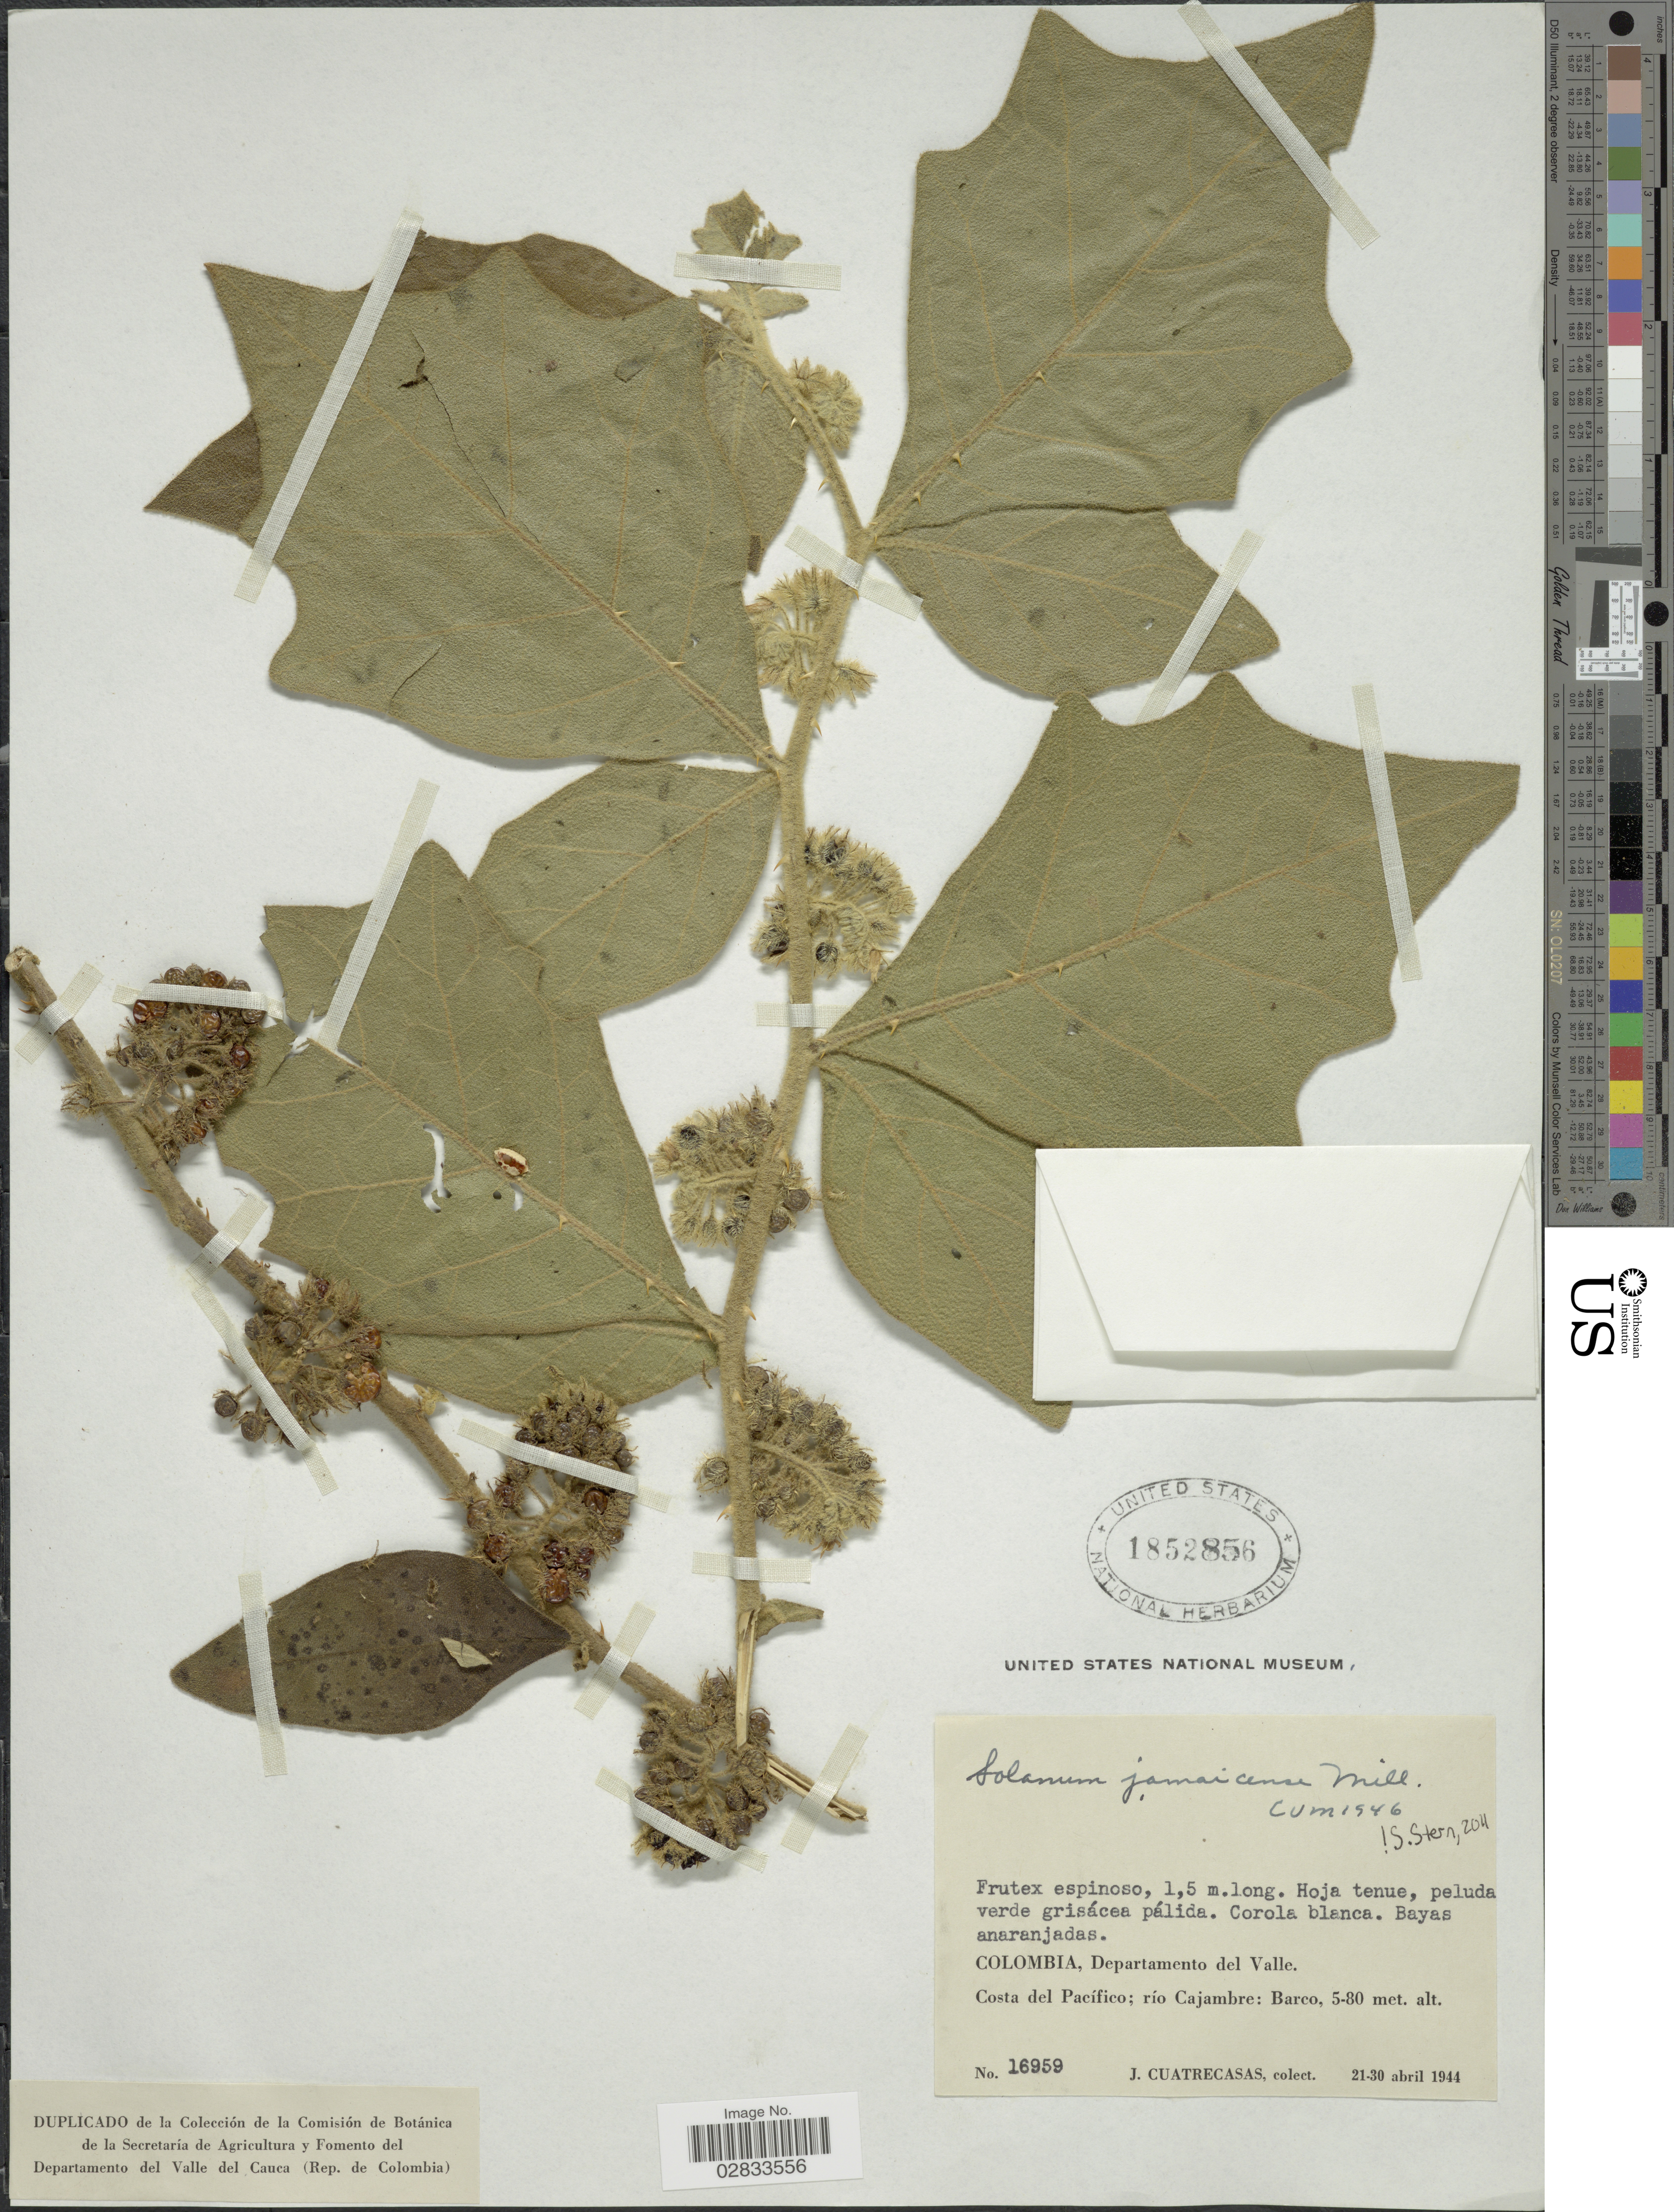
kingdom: Plantae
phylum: Tracheophyta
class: Magnoliopsida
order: Solanales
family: Solanaceae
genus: Solanum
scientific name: Solanum jamaicense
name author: Mill.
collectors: J. Cuatrecasas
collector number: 16959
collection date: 1944-04-21/1944-04-30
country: Colombia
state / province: Valle del Cauca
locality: Departamento del Valle. Costa del Pacífico; río Cajambre: Barco.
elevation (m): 5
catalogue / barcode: US 1852856